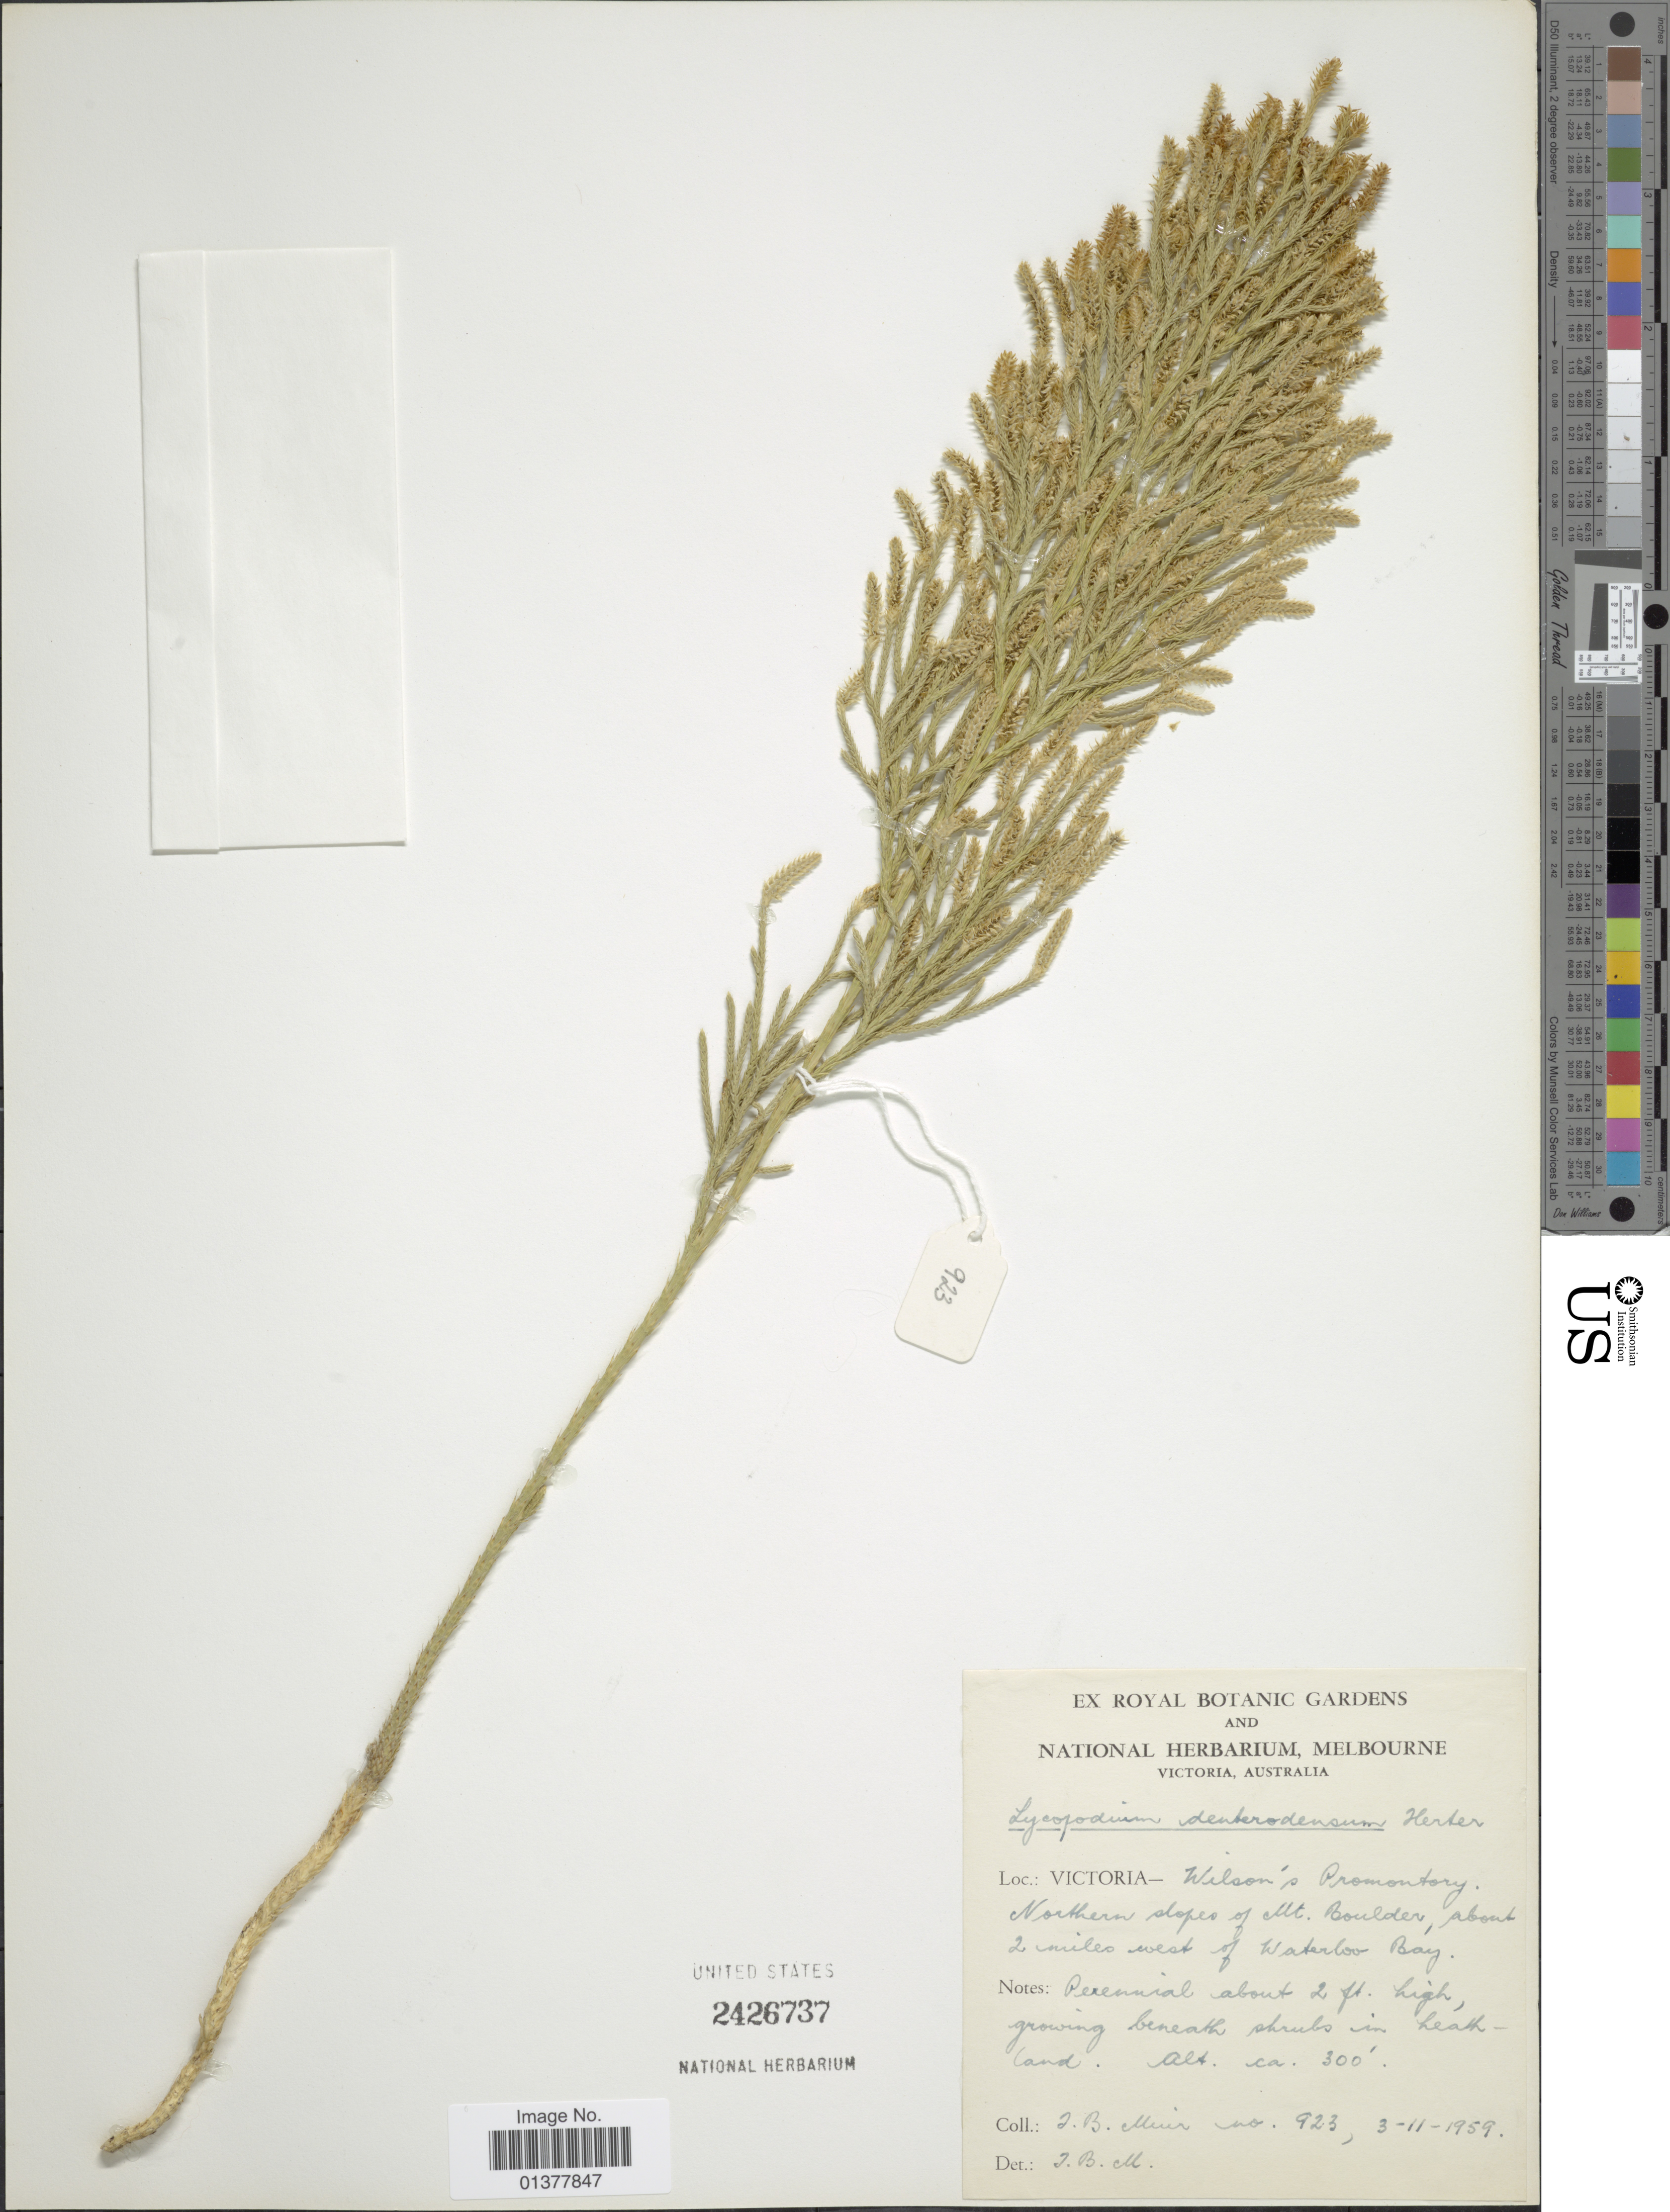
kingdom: Plantae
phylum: Tracheophyta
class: Lycopodiopsida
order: Lycopodiales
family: Lycopodiaceae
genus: Pseudolycopodium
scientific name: Pseudolycopodium densum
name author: (Rothm.) Holub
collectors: T. Muir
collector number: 923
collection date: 1959-11-03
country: Australia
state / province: Victoria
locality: Victoria-Wilson's Promotory, Northern slopes of Mt. Boulder, about 2miles west of Waterloo Bay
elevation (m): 300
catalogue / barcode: US 2426731